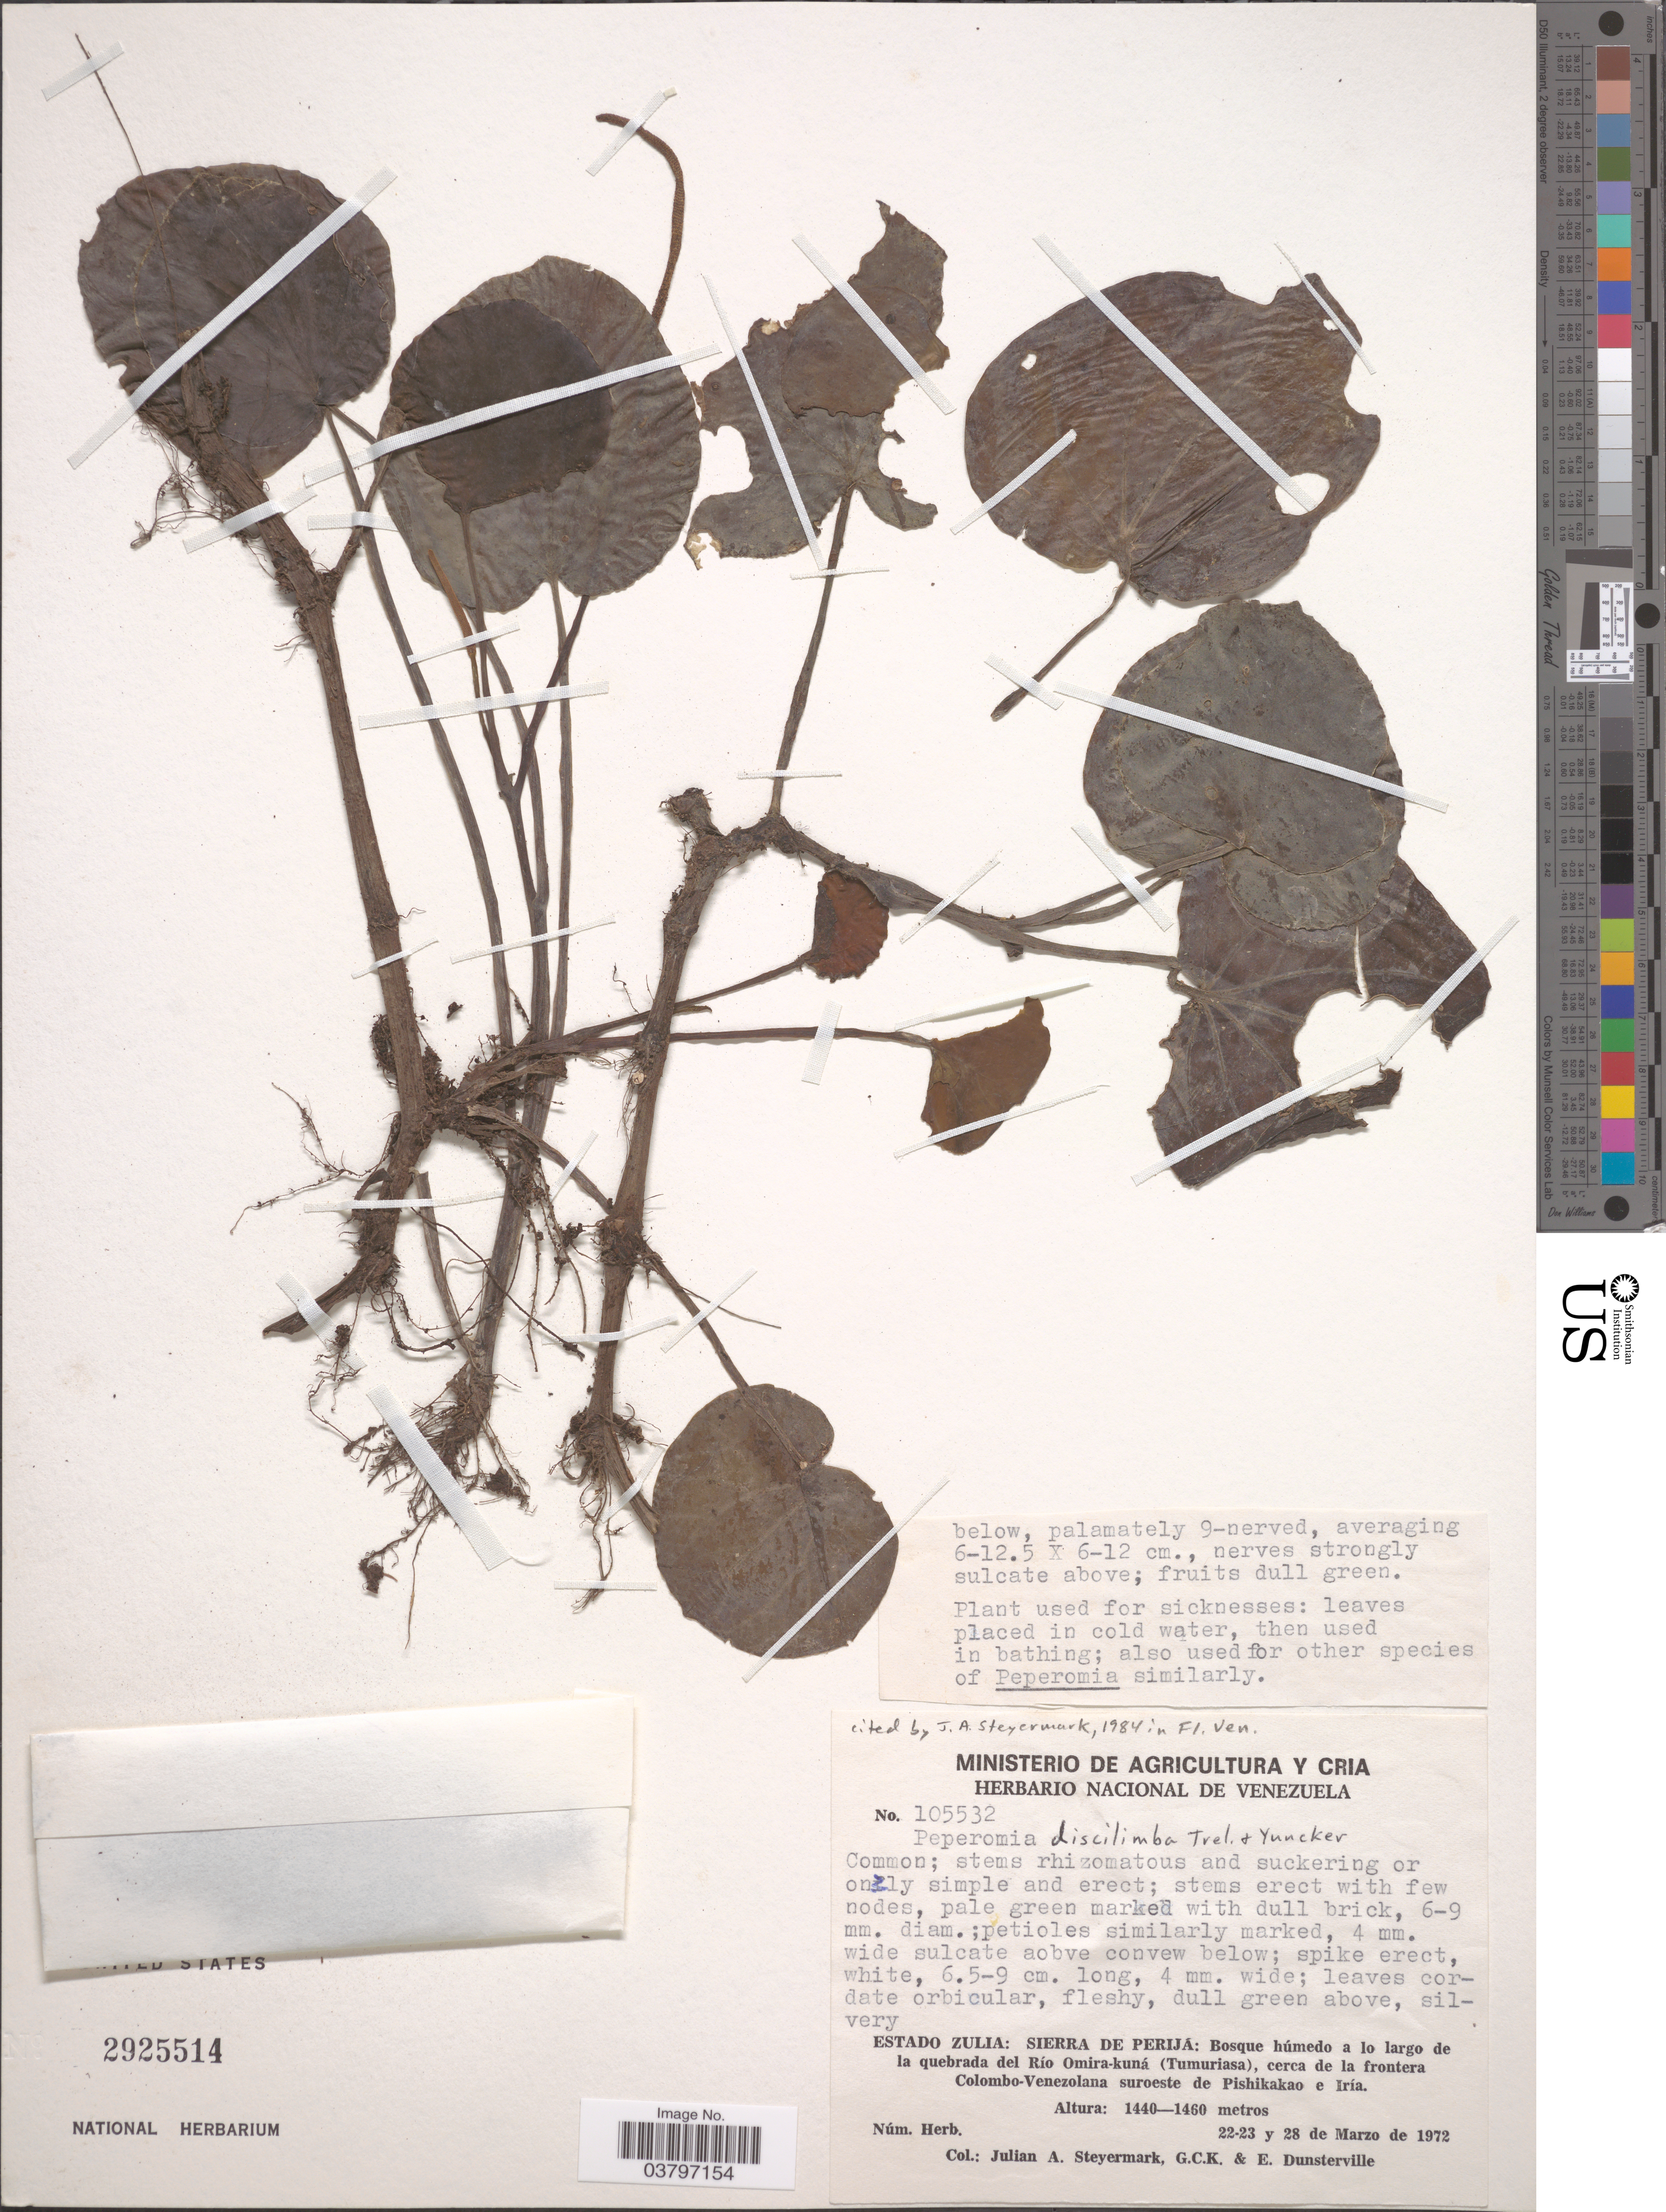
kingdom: Plantae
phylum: Tracheophyta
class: Magnoliopsida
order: Piperales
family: Piperaceae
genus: Peperomia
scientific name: Peperomia discilimba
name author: Trel. & Yunck.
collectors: J. Steyermark, G. C. K. Dunsterville & E. Dunsterville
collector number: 105532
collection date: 1972-03-22/1972-03-28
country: Venezuela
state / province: Zulia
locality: Sierra de Perijá: Bosque húmedo a lo largo de la quebrada del Río Omira-kuná (Tumuriasa), cerca de la frontera Colombo-Venezolana suroeste de Pishikakao e Iría.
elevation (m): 1440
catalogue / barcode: US 2925514